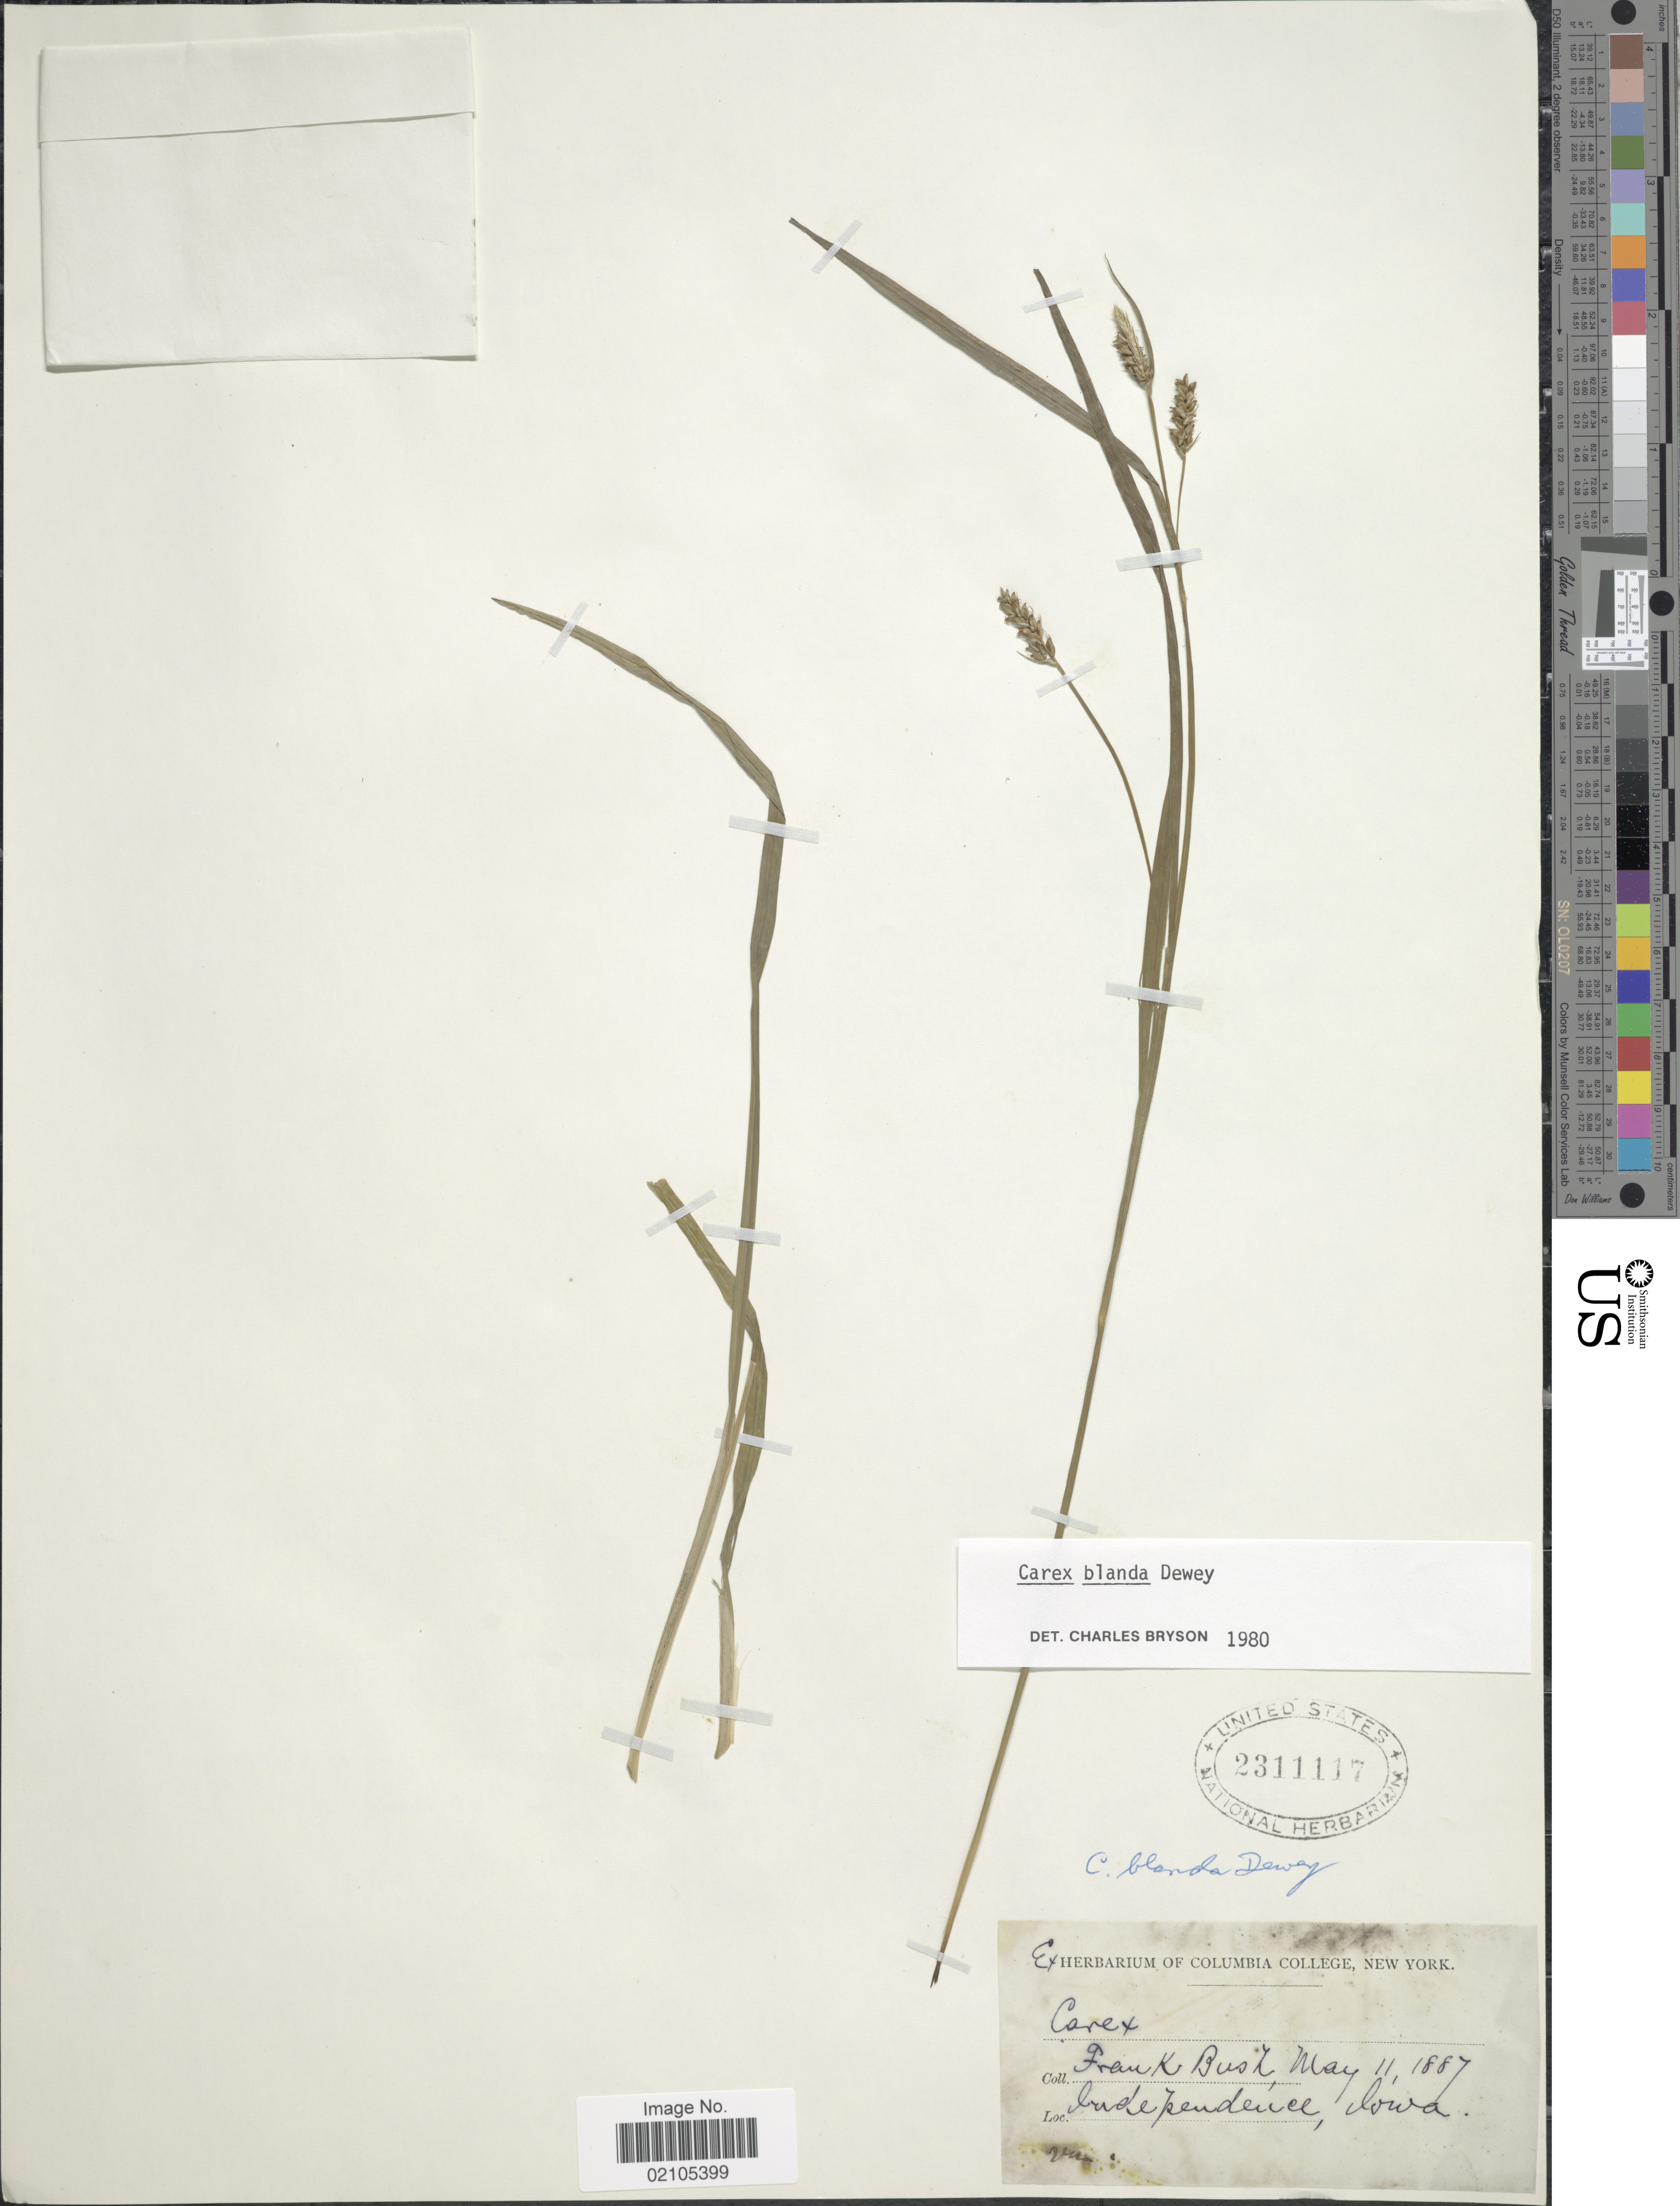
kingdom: Plantae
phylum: Tracheophyta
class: Liliopsida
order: Poales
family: Cyperaceae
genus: Carex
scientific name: Carex blanda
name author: Dewey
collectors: F. Bush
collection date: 1887-05-11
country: United States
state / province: Iowa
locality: Independence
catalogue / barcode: US 2311117